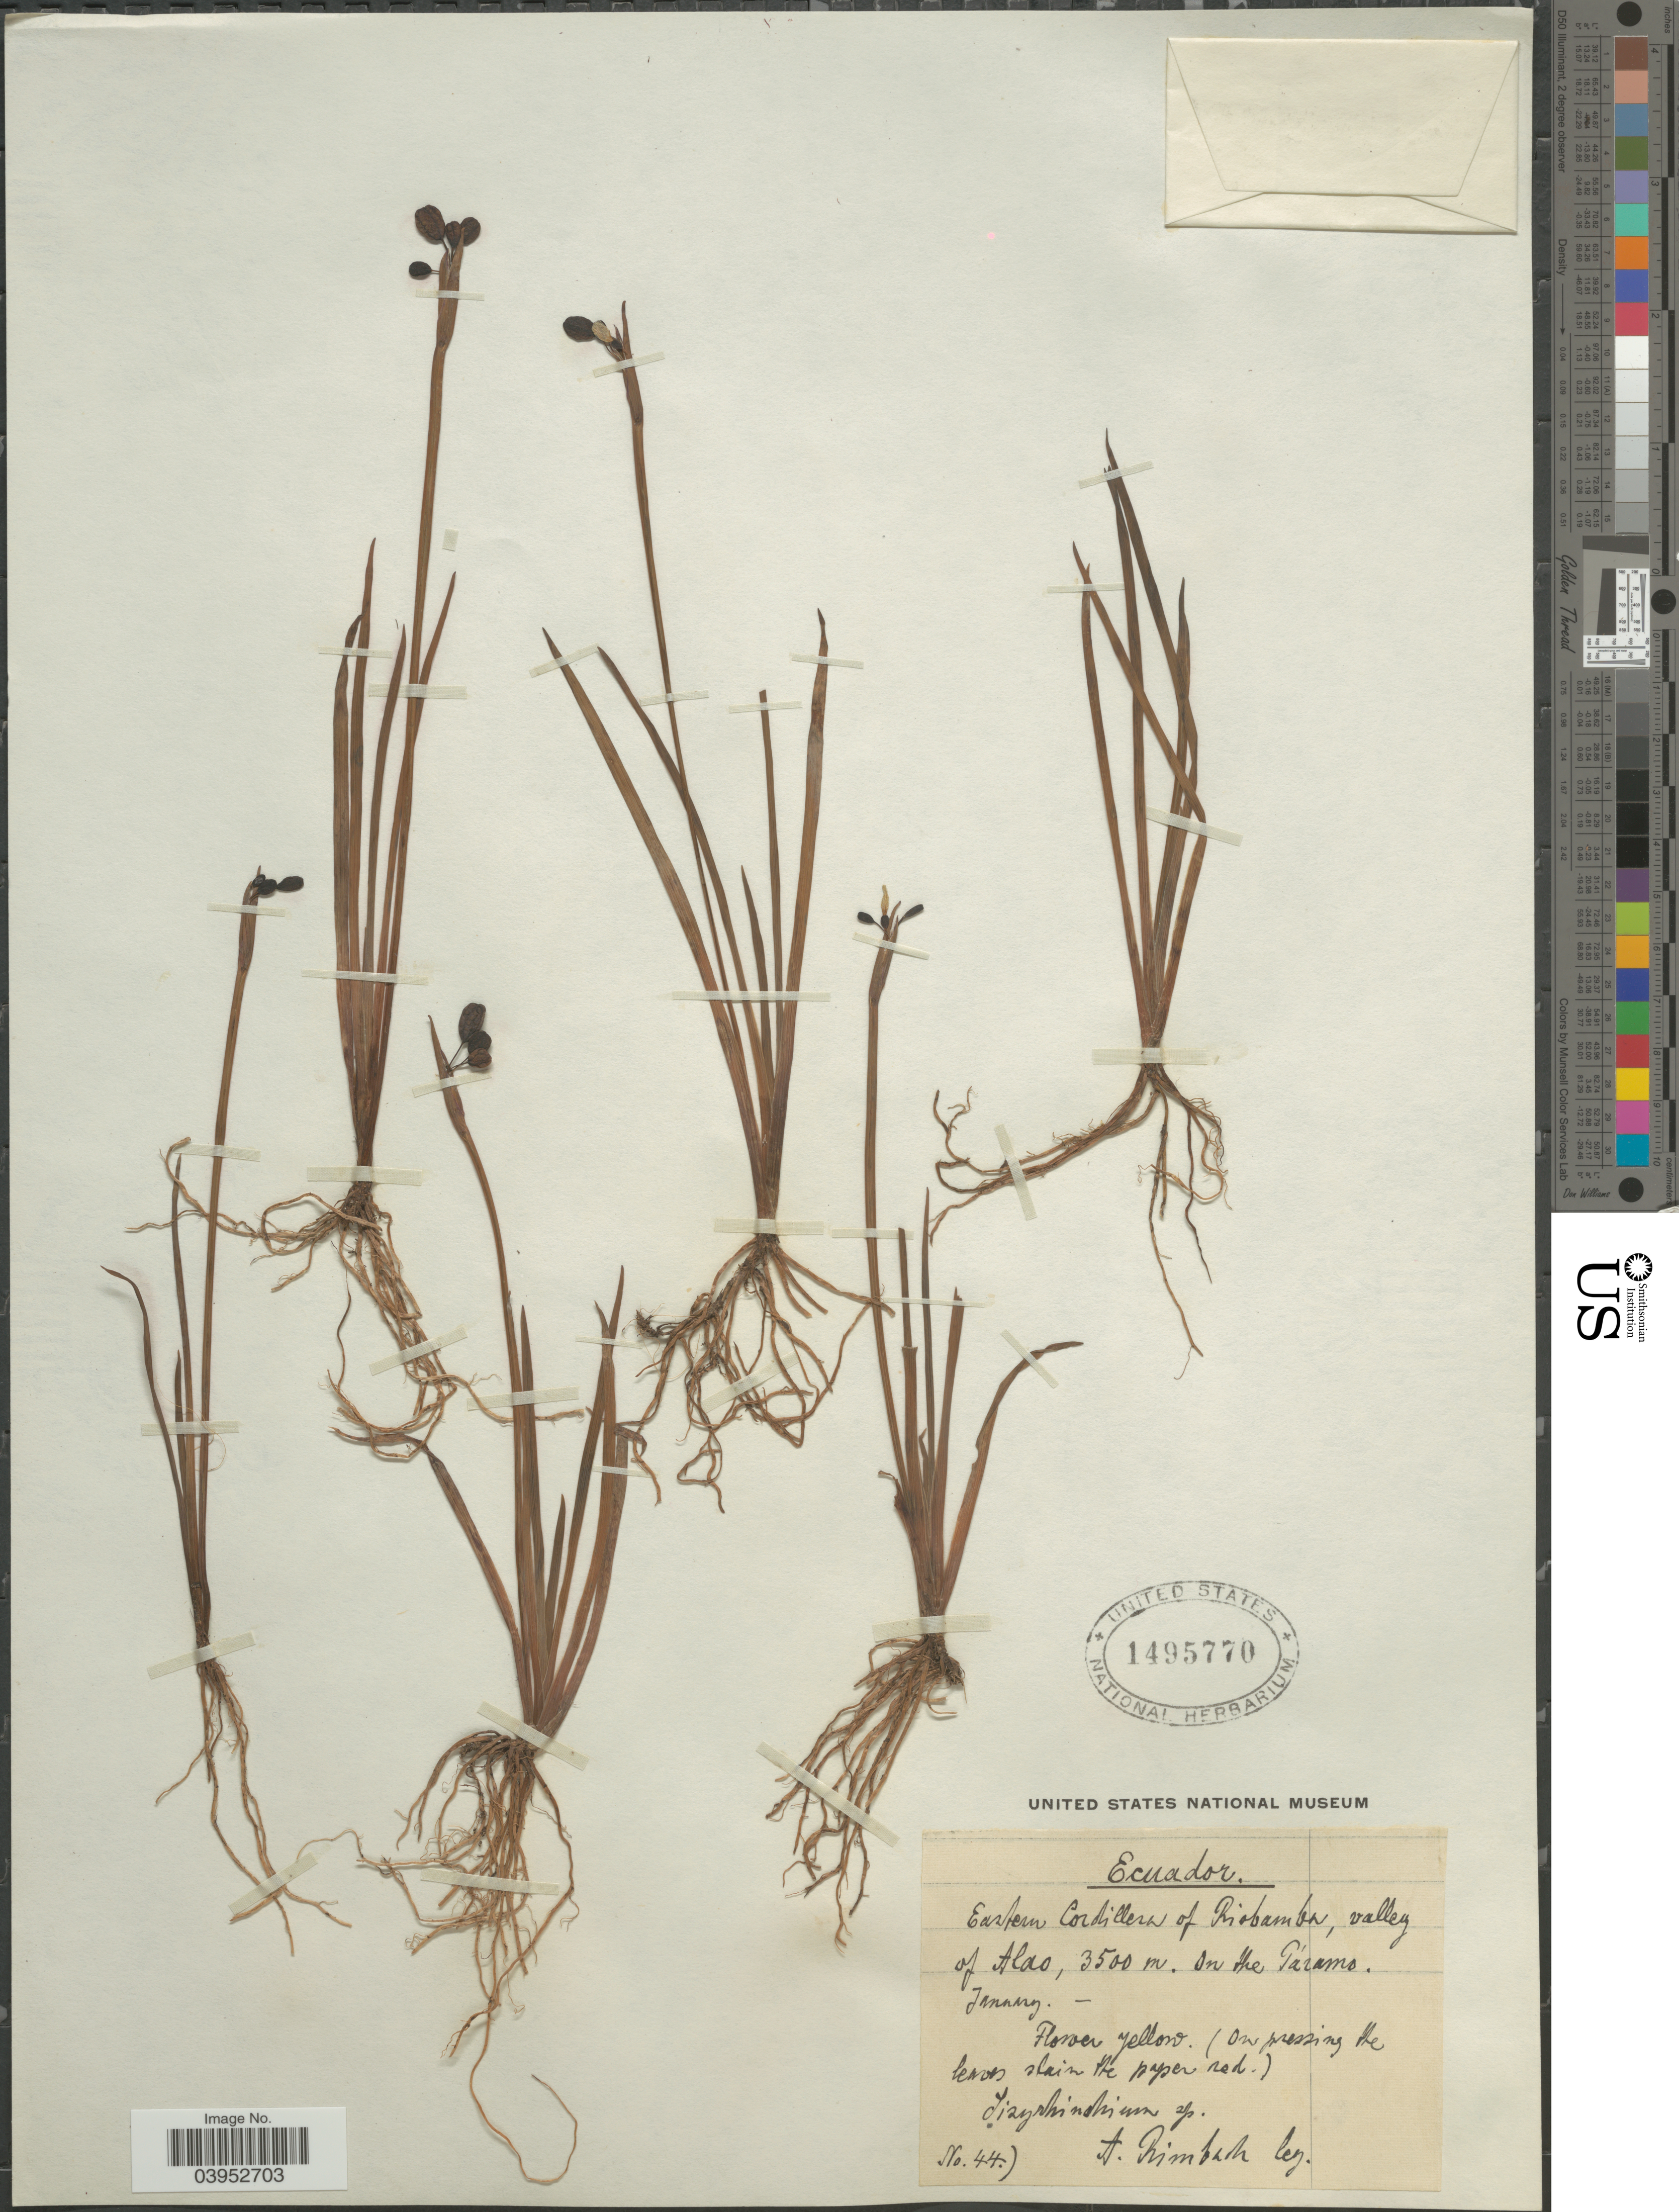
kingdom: Plantae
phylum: Tracheophyta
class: Liliopsida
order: Asparagales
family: Iridaceae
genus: Sisyrinchium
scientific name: Sisyrinchium sp.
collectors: A. Rimbach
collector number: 44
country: Ecuador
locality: Eastern Cordillera of Riobamba, valley of Alao. On the Páramo.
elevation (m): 3500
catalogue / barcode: US 1495770